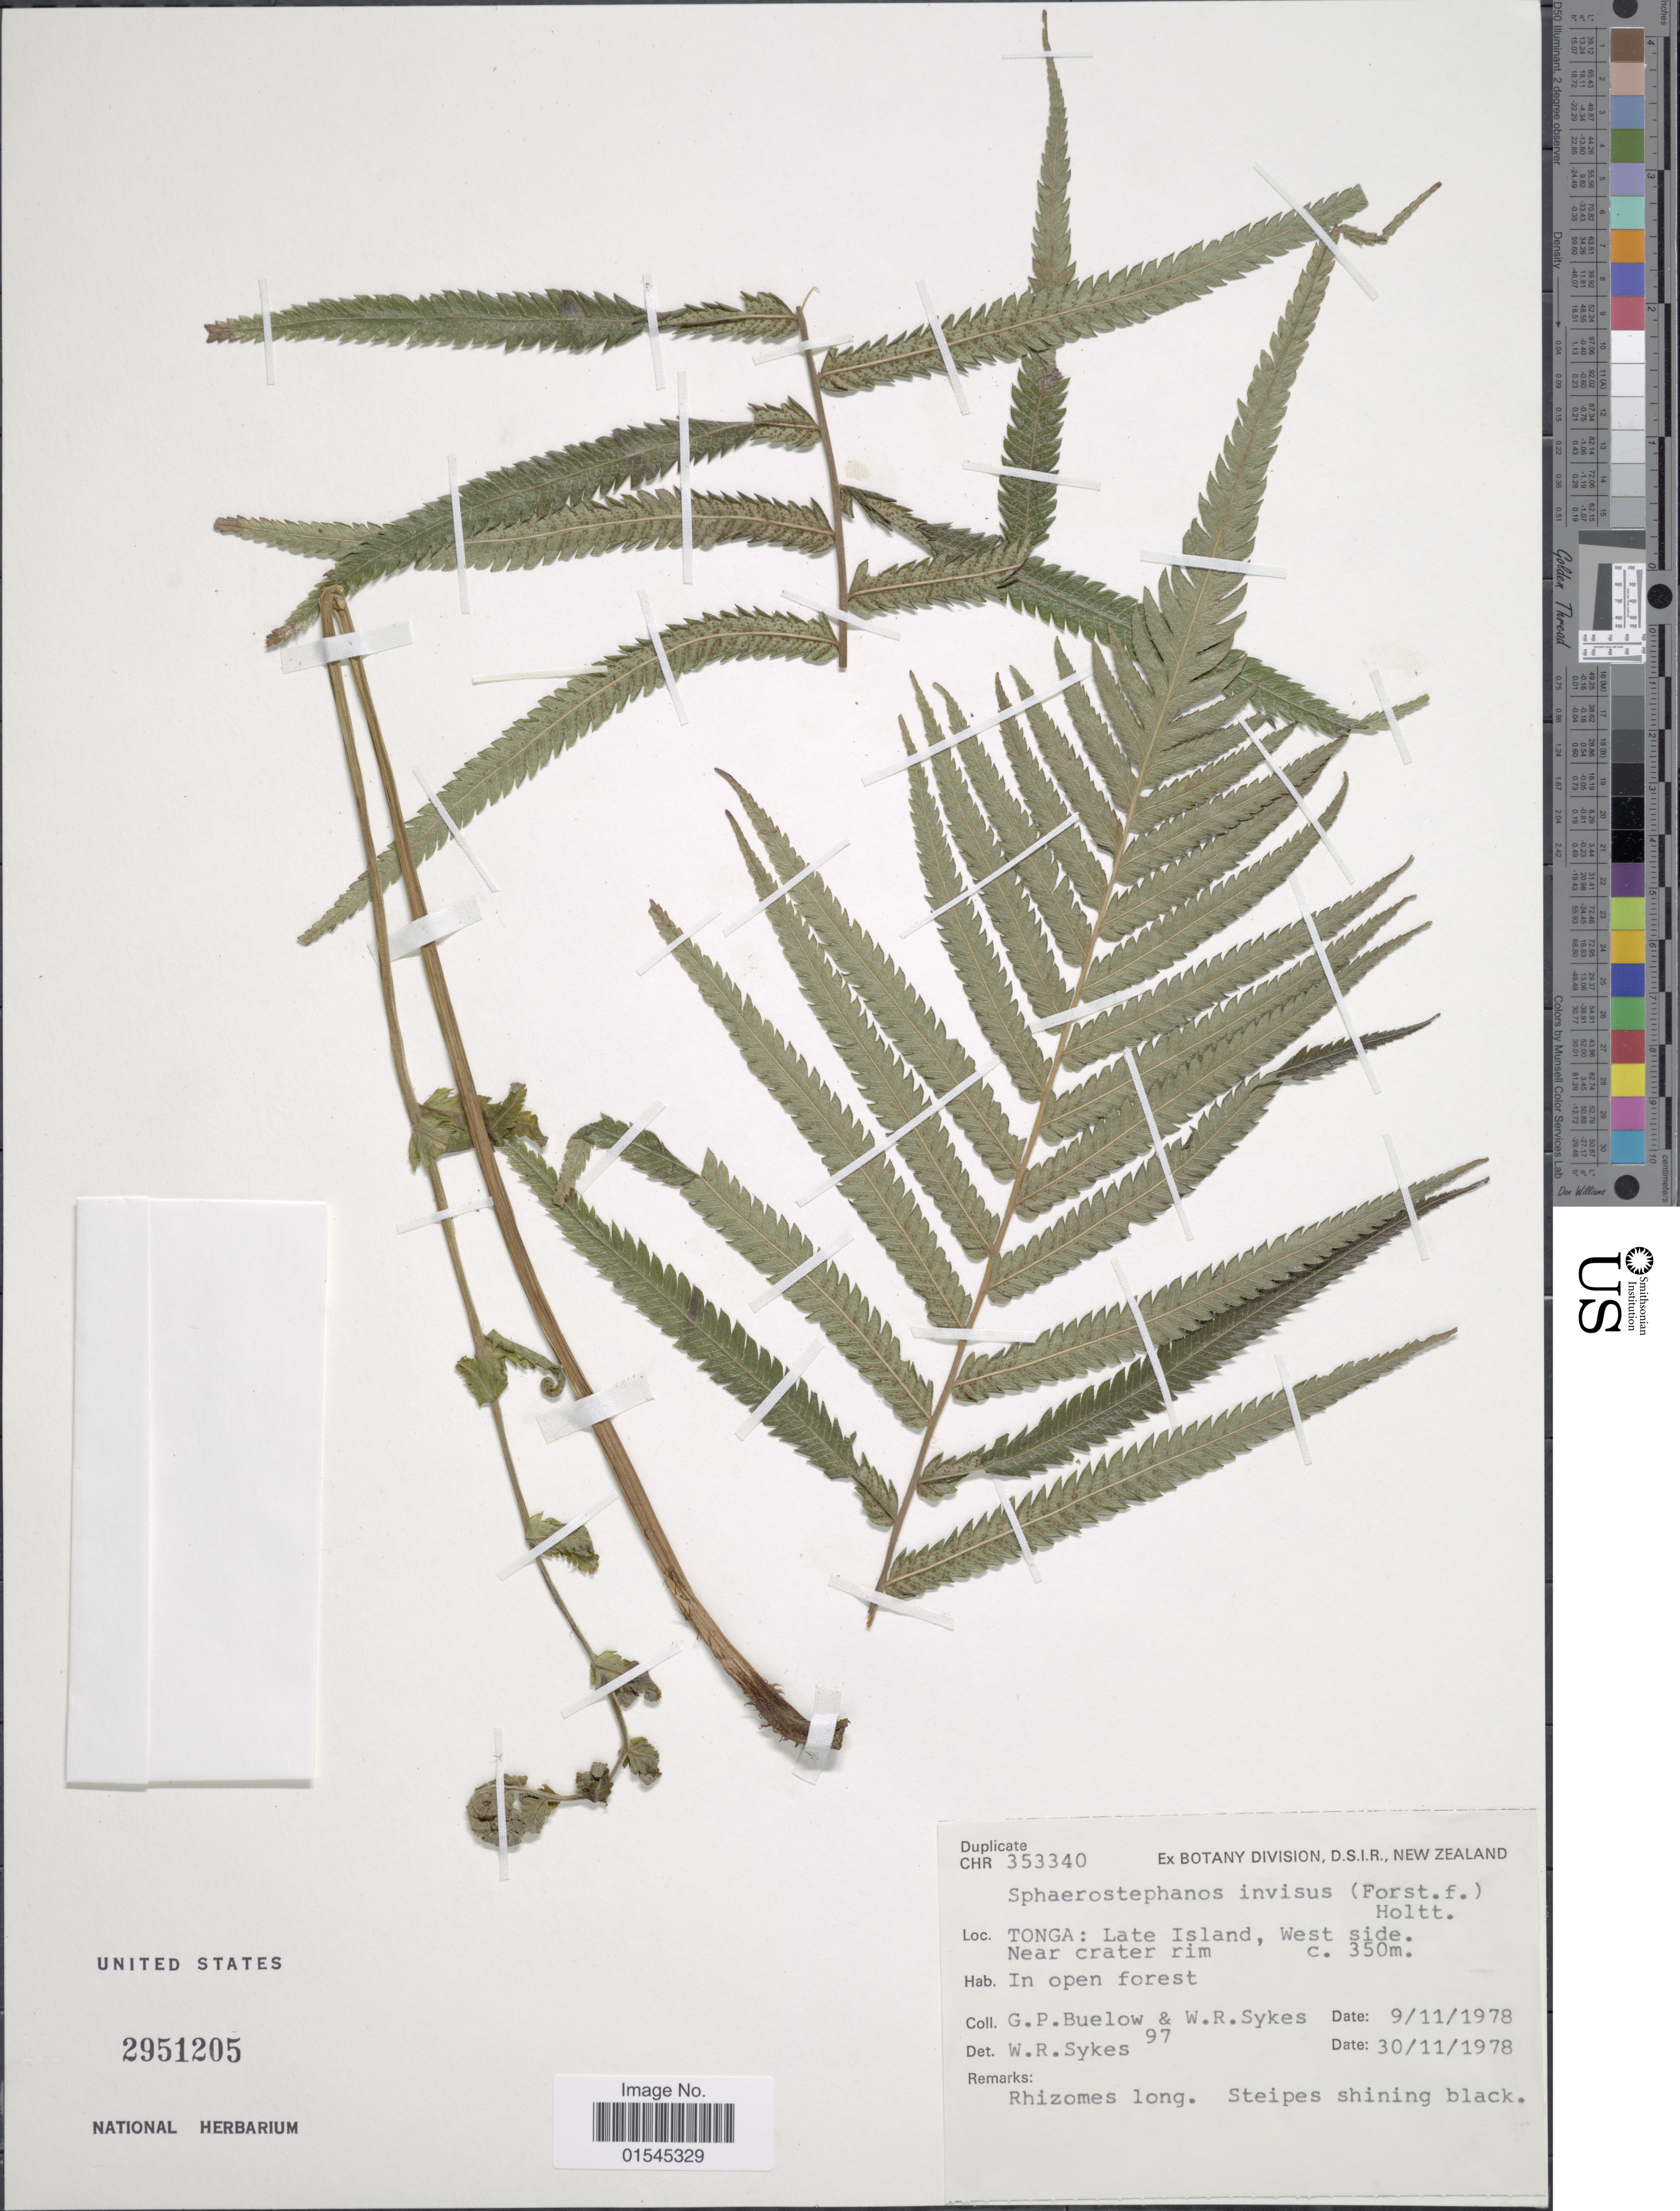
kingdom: Plantae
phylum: Tracheophyta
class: Polypodiopsida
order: Polypodiales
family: Thelypteridaceae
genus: Sphaerostephanos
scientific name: Sphaerostephanos invisus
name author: (G. Forst.) Holttum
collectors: G. Buelow & W. R. Sykes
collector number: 97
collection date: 1978-11-09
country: Tonga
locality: Tonga: Late Island, West side Near crater rim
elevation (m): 350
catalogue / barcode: US 2951205